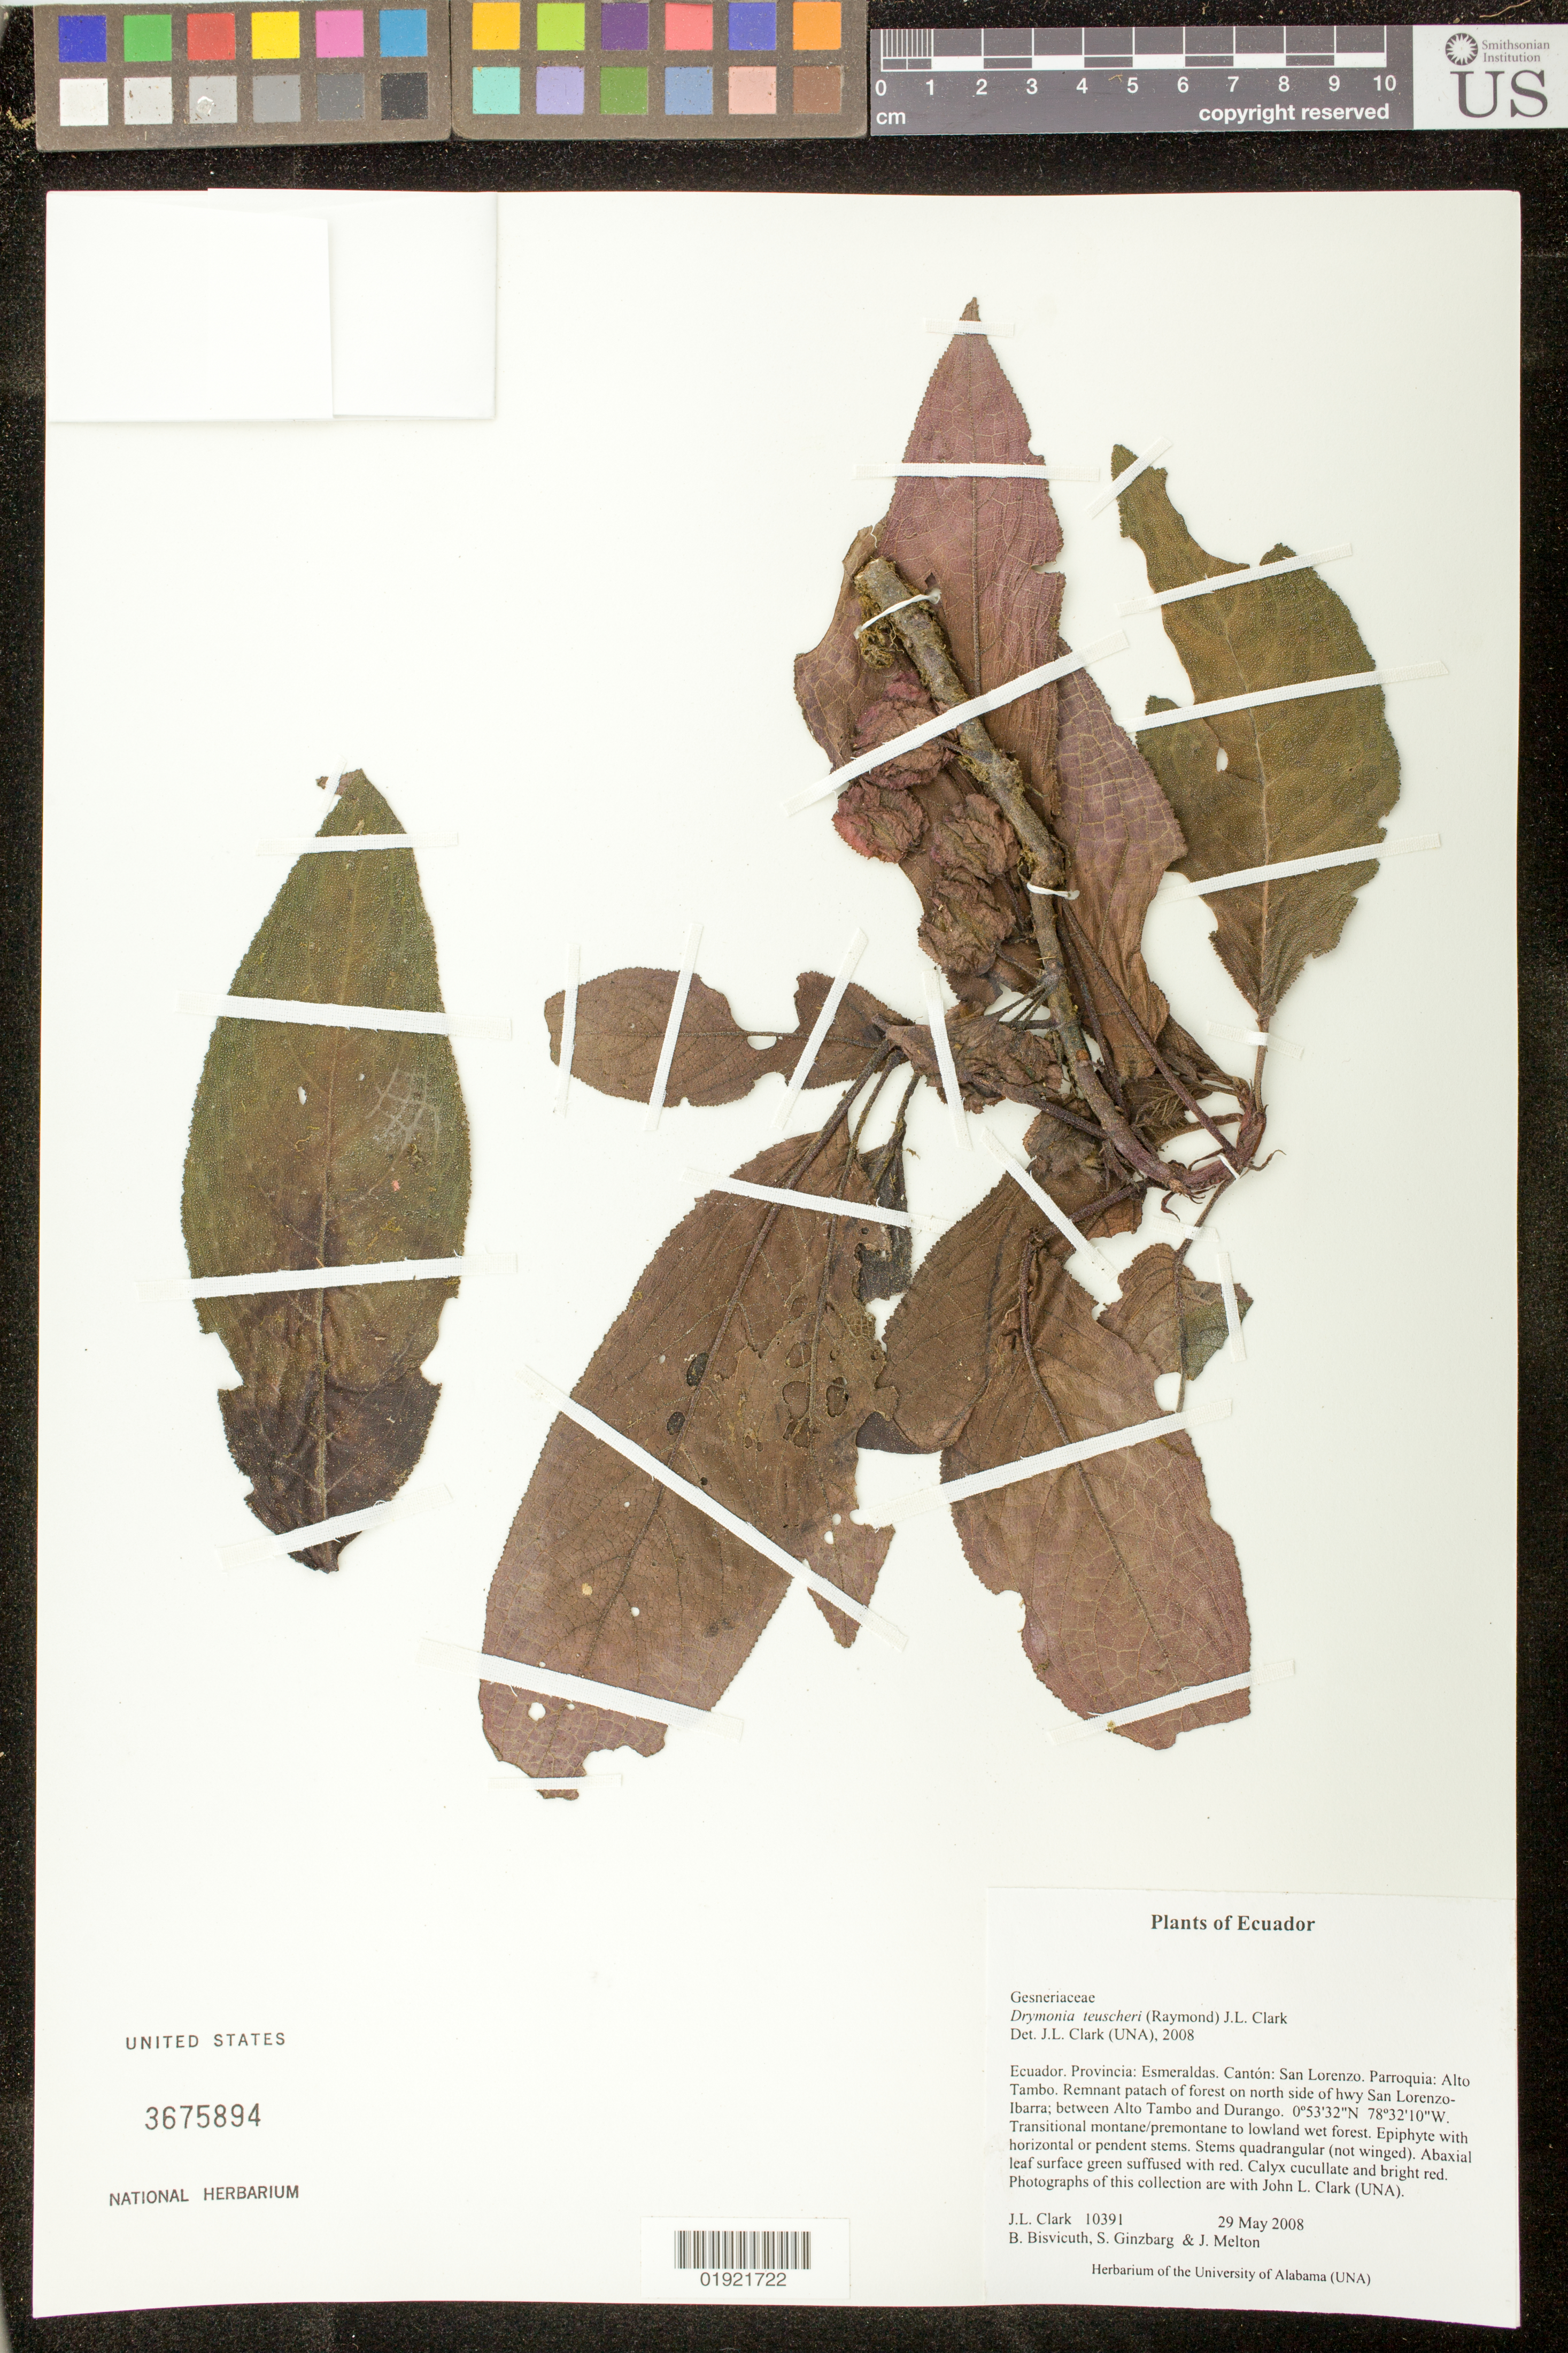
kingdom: Plantae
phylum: Tracheophyta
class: Magnoliopsida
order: Lamiales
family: Gesneriaceae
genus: Drymonia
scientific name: Drymonia teuscheri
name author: (Raymond) J.L. Clark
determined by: Clark, J. L., (SEL), The Marie Selby Botanical Garden (UNITED STATES)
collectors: J. L. Clark, B. Bisvicuth, S. Ginzbarg & J. Melton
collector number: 10391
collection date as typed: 29 May 2008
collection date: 2008-05-29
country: Ecuador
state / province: Esmeraldas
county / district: San Lorenzo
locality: Parroquia: Alto Tambo. Remnant patach of forest on north side of hwy San Lorenzo-Ibarra; between Alto Tambo and Durango.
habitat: Transitional montane/premontane to lowland wet forest.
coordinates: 0 53 32 N, 78 32 10 W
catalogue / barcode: US 3675894